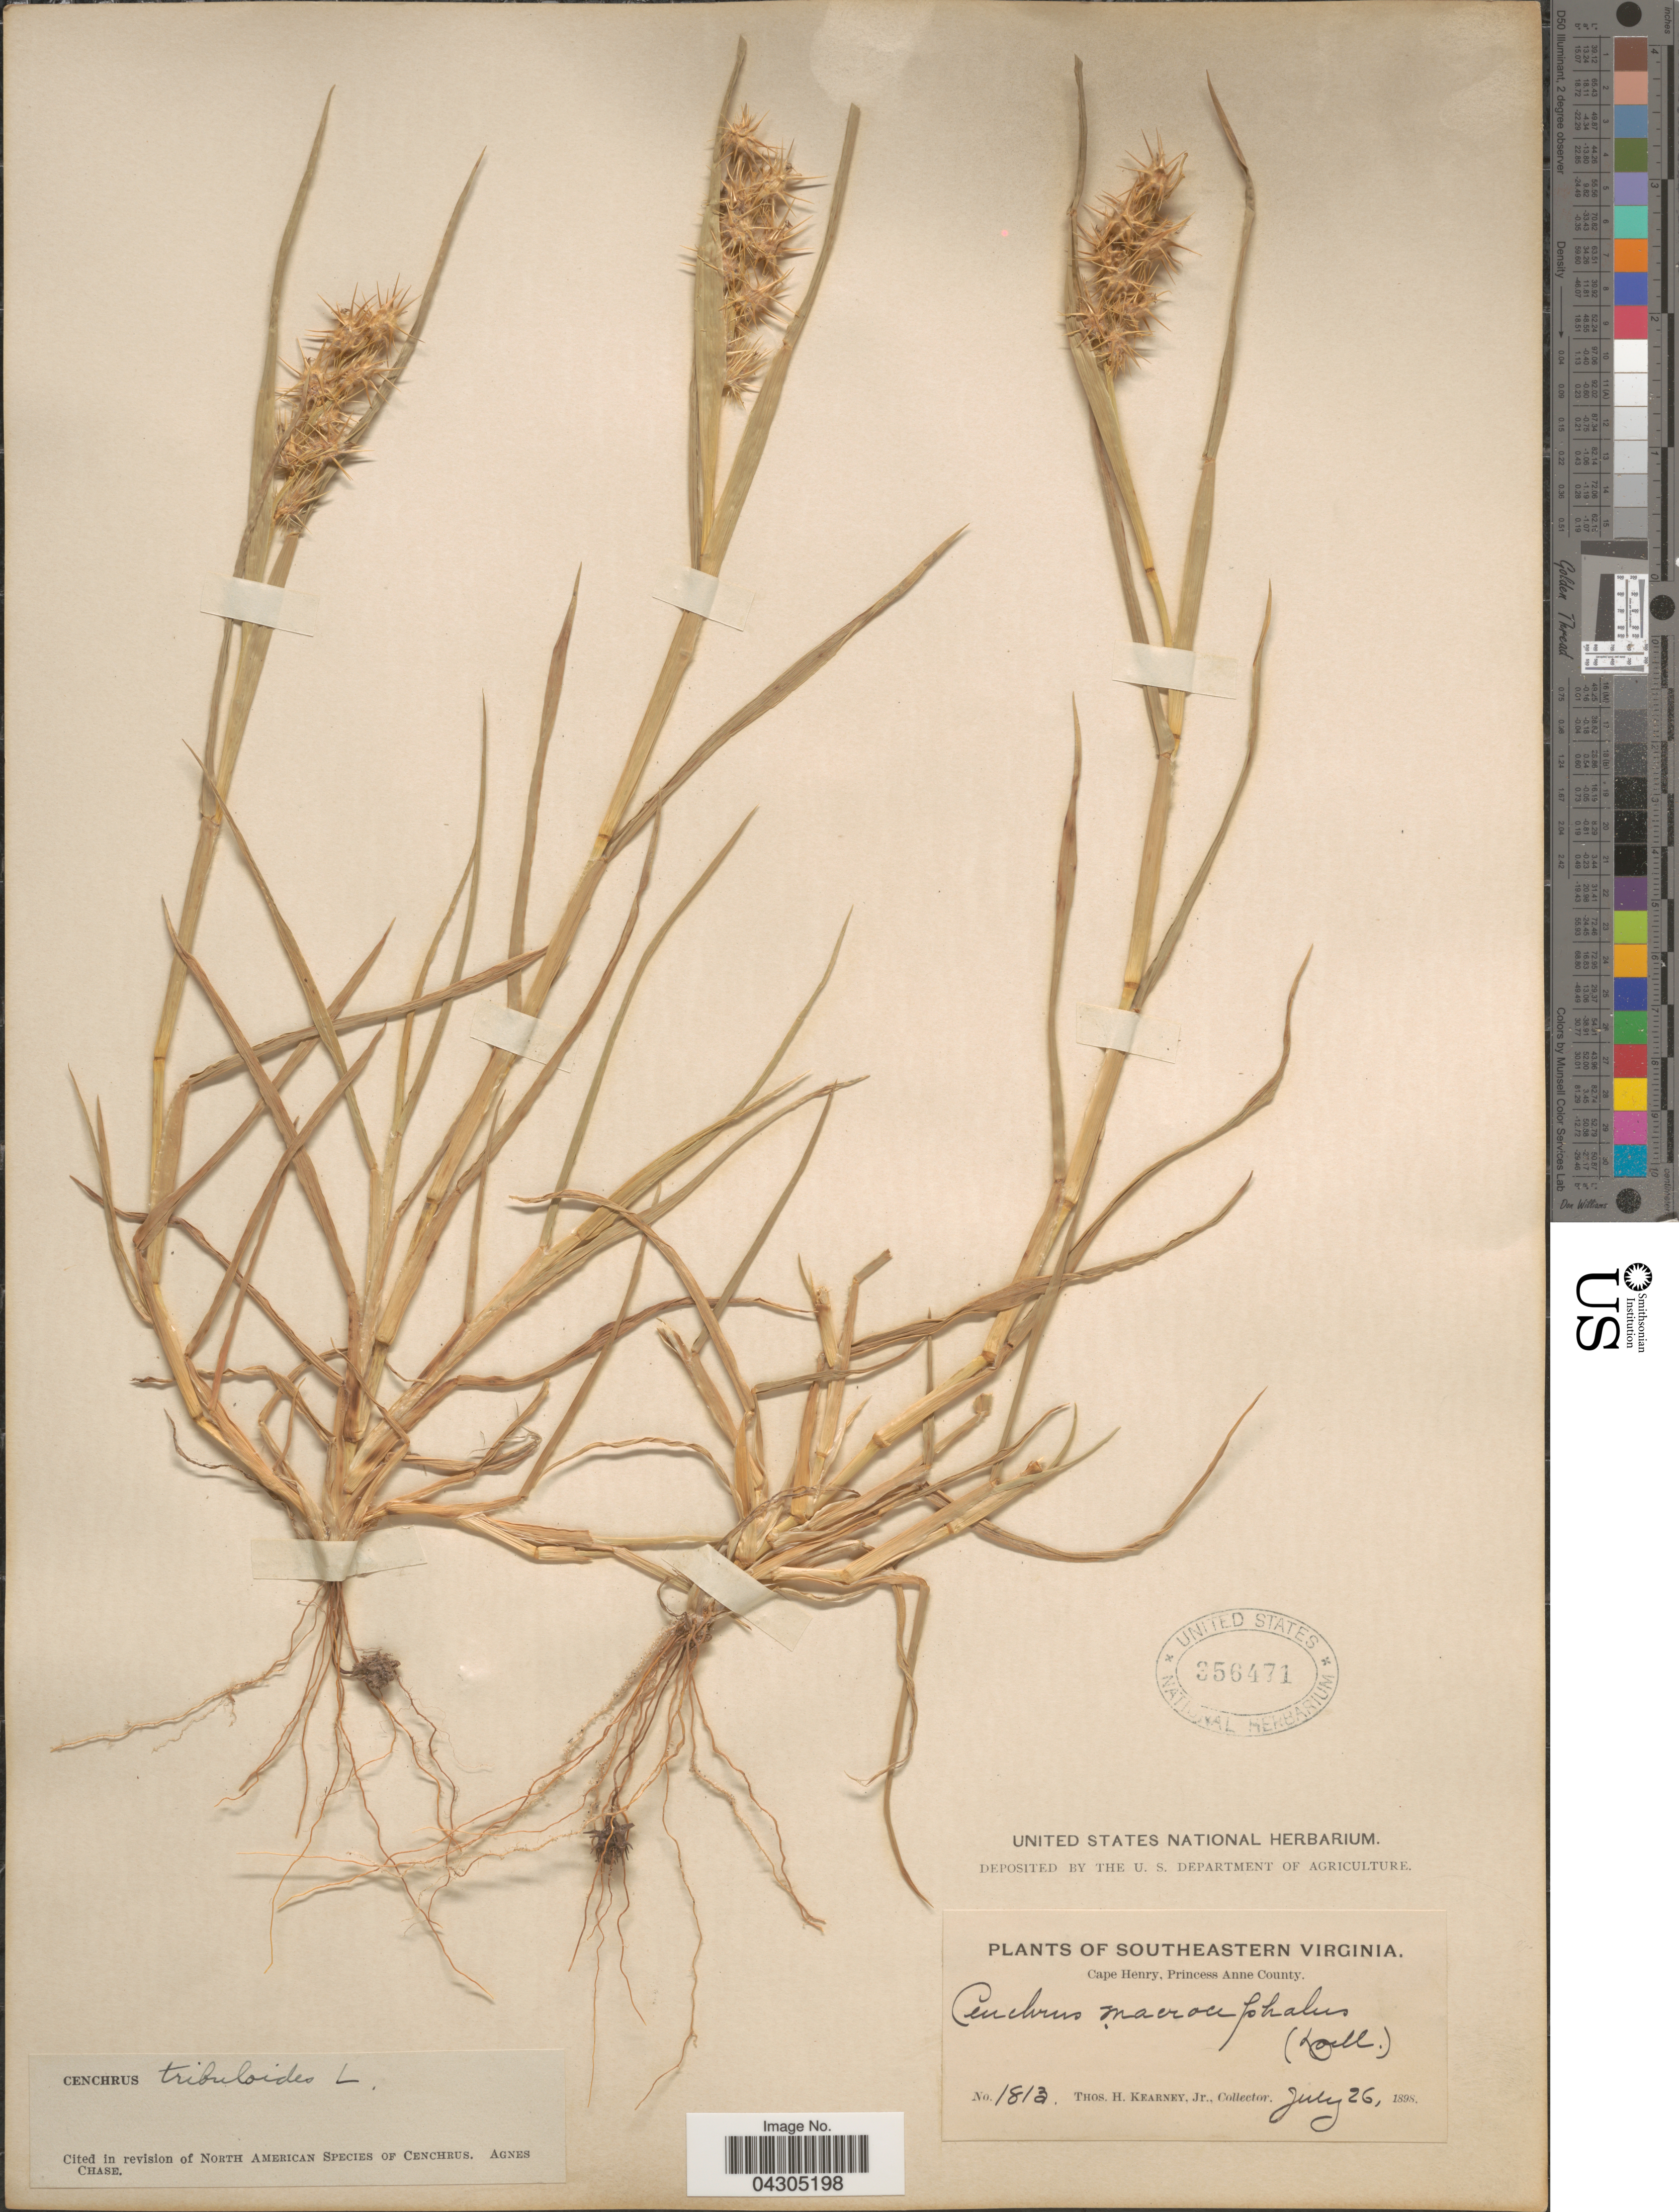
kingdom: Plantae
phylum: Tracheophyta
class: Liliopsida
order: Poales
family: Poaceae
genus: Cenchrus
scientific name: Cenchrus tribuloides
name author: L.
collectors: T. H. Kearney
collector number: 1813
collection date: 1898-07-26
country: United States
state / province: Virginia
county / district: City of Virginia Beach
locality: Southeastern Virginia. Cape Henry, Princess Anne (=historic county name) County.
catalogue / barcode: US 356471